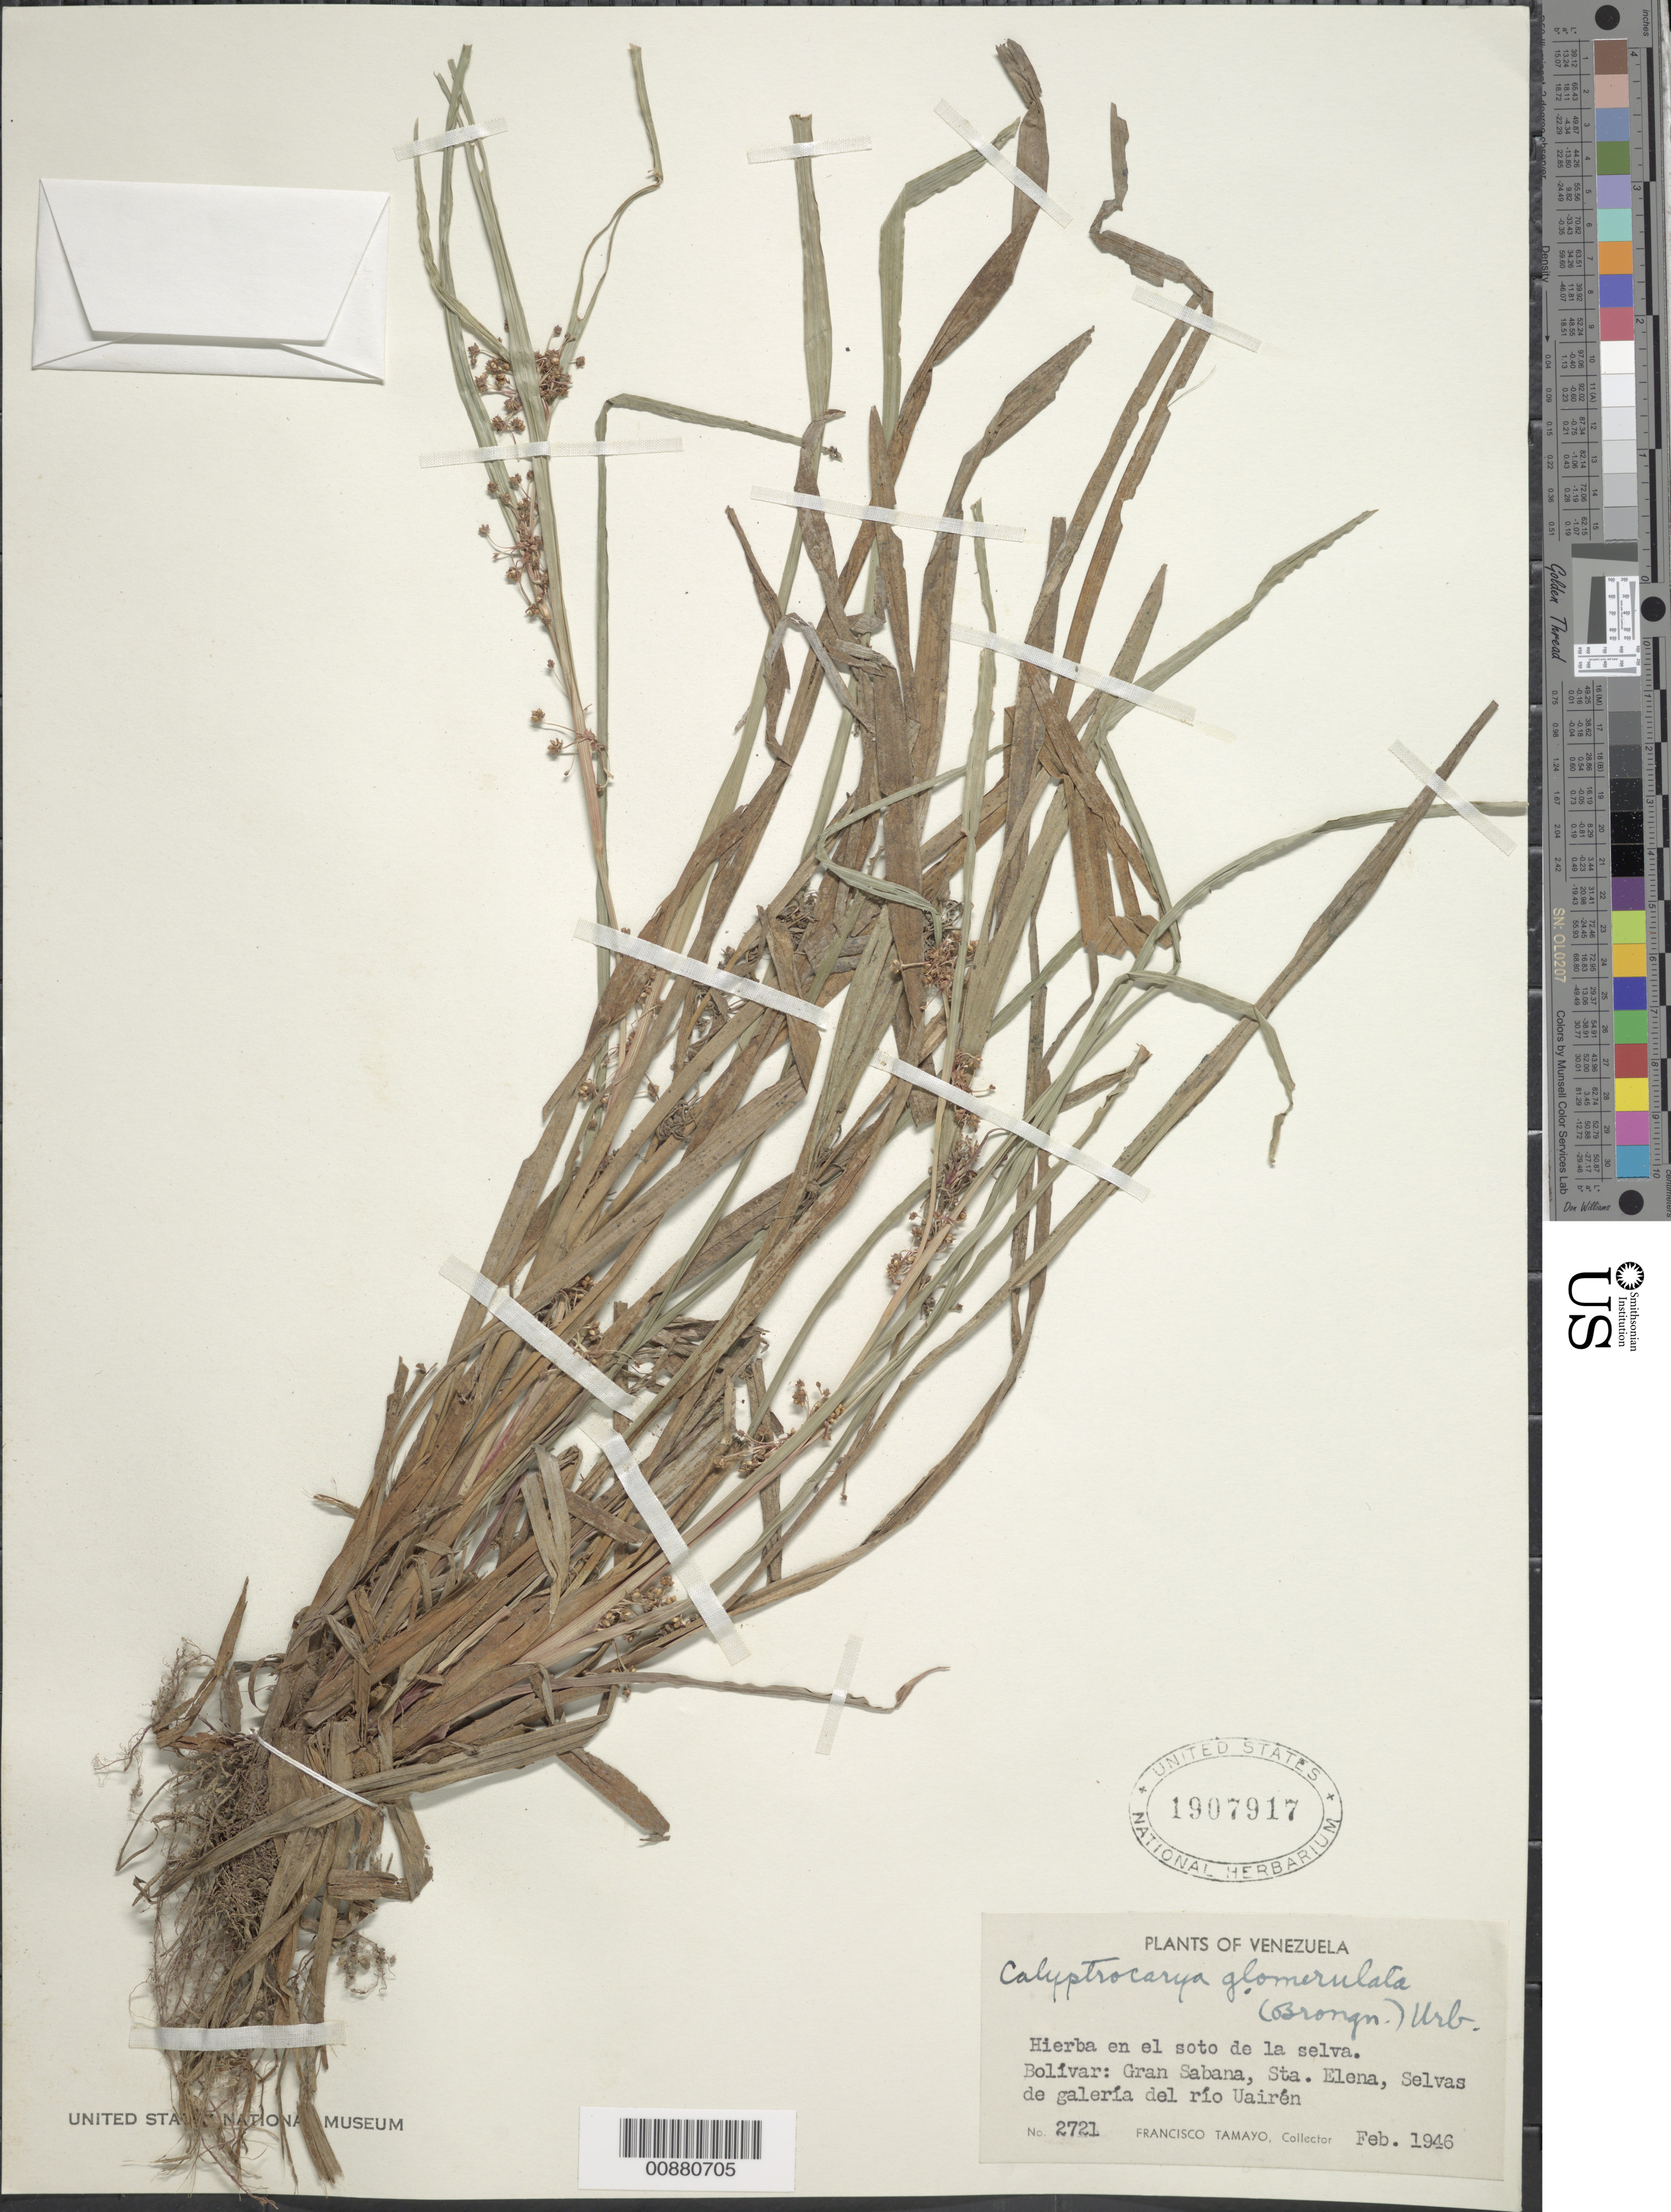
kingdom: Plantae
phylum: Tracheophyta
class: Liliopsida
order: Poales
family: Cyperaceae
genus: Calyptrocarya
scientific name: Calyptrocarya glomerulata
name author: (Brongn.) Urb.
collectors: F. Tamayo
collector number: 2721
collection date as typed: Feb-46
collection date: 1946-02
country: Venezuela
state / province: Bolívar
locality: Gran Sabana, Sta. Elena, Río Uairén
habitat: Selvas de galeria del rio; en soto de la selva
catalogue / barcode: US 1907917